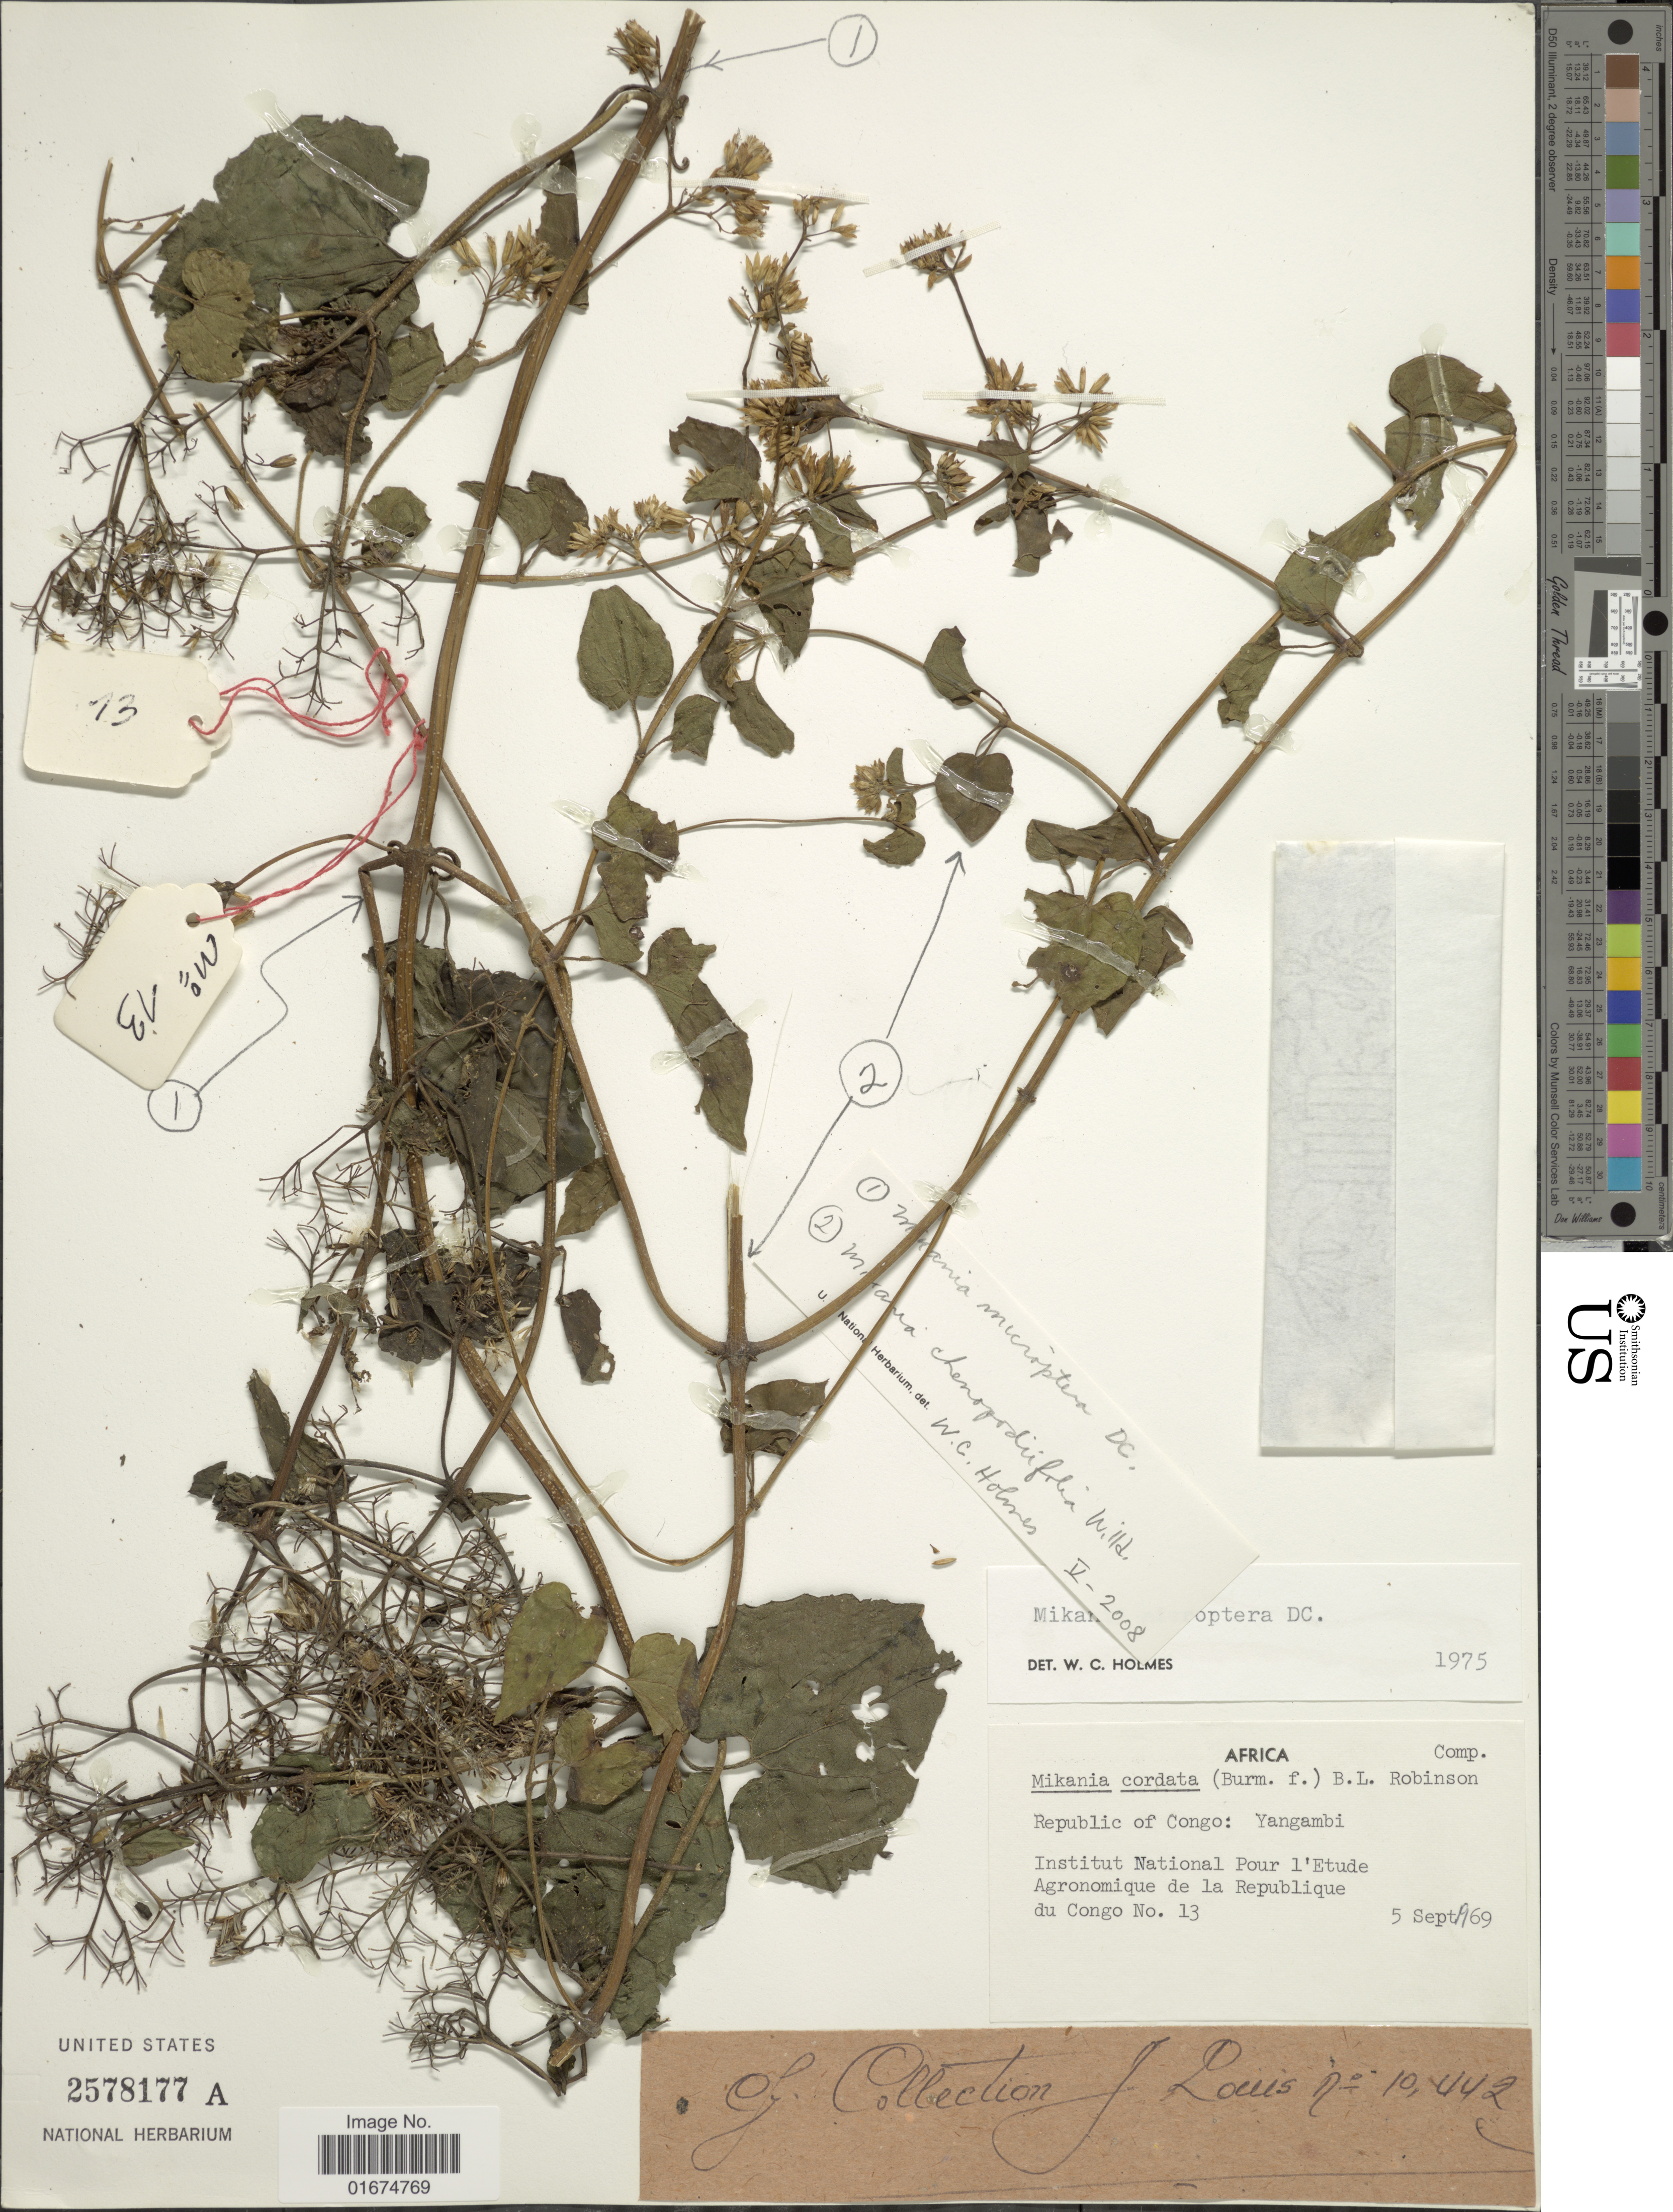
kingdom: Plantae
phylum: Tracheophyta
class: Magnoliopsida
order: Asterales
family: Asteraceae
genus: Mikania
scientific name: Mikania microptera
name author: DC.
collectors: J. Louis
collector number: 10442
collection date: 1969-09-05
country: Congo, Democratic Republic of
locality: Republic of Congo: Yangambi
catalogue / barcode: US 2578177A